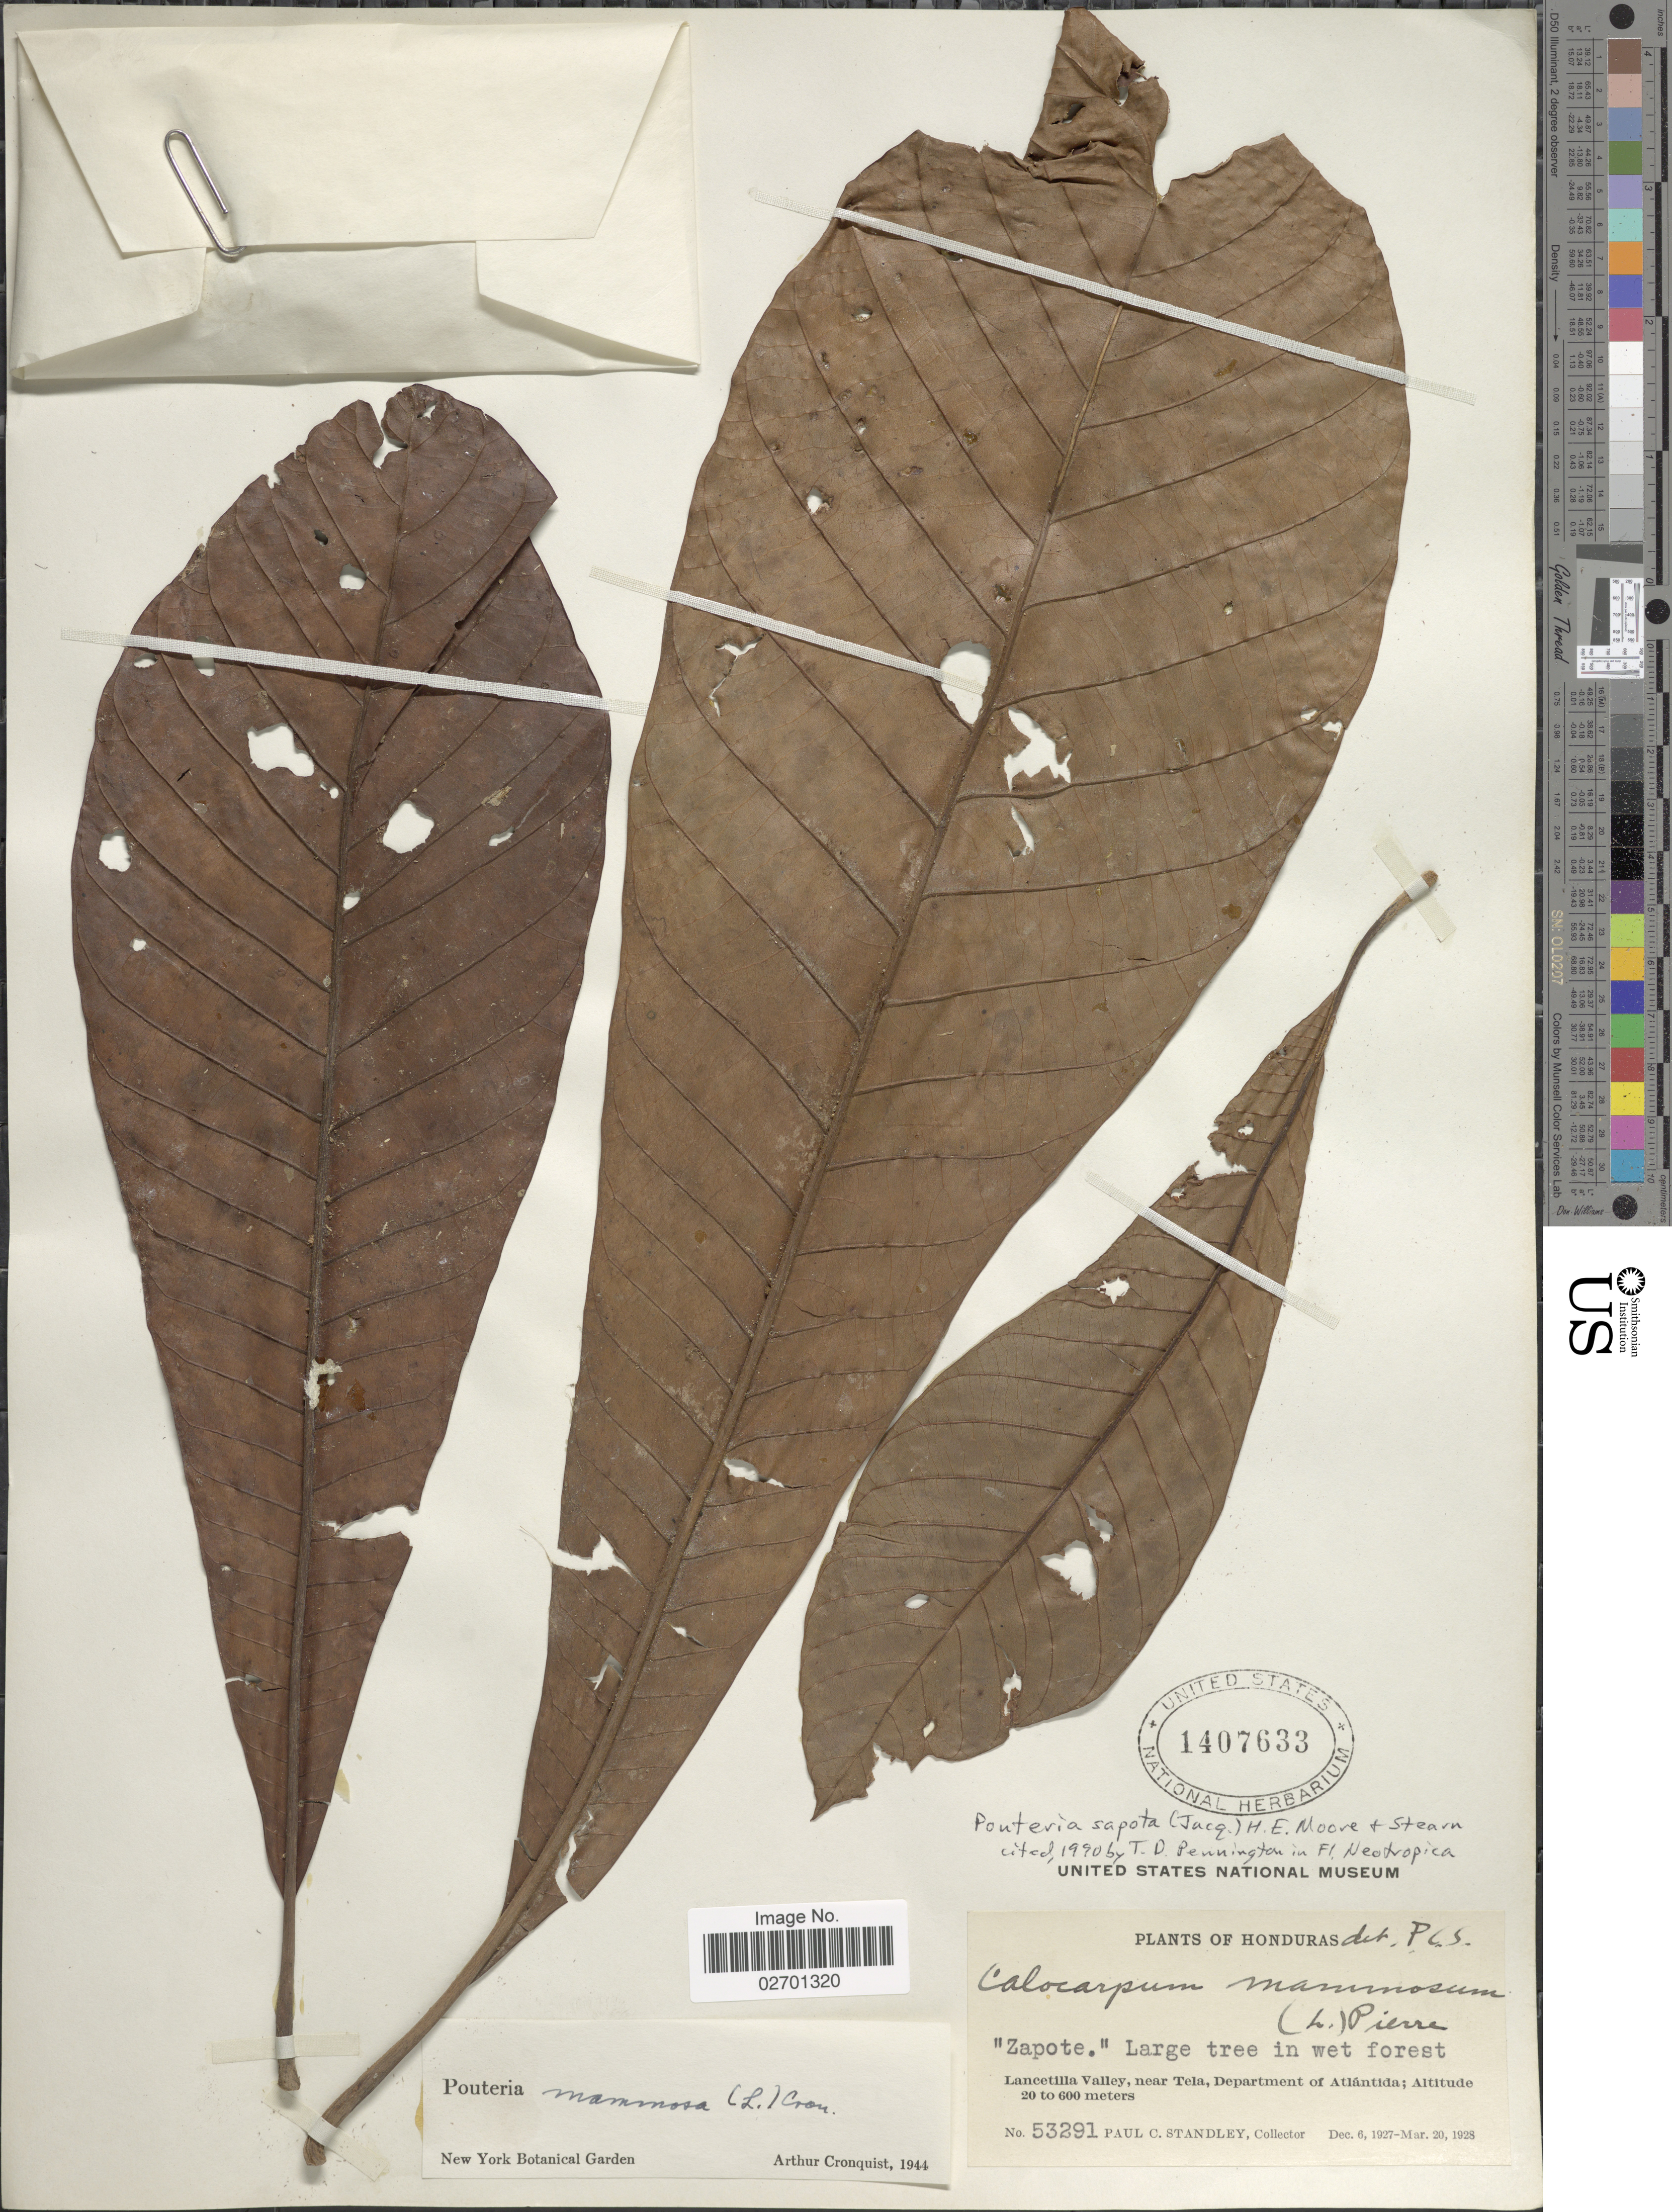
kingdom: Plantae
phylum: Tracheophyta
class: Magnoliopsida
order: Ericales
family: Sapotaceae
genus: Pouteria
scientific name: Pouteria sapota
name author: (Jacq.) H.E. Moore & Stearn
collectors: P. C. Standley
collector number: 53291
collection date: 1927-12-06/1928-03-20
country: Honduras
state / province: Atlántida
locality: Lancetilla Valley, near Tela.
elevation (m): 20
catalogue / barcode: US 1407633